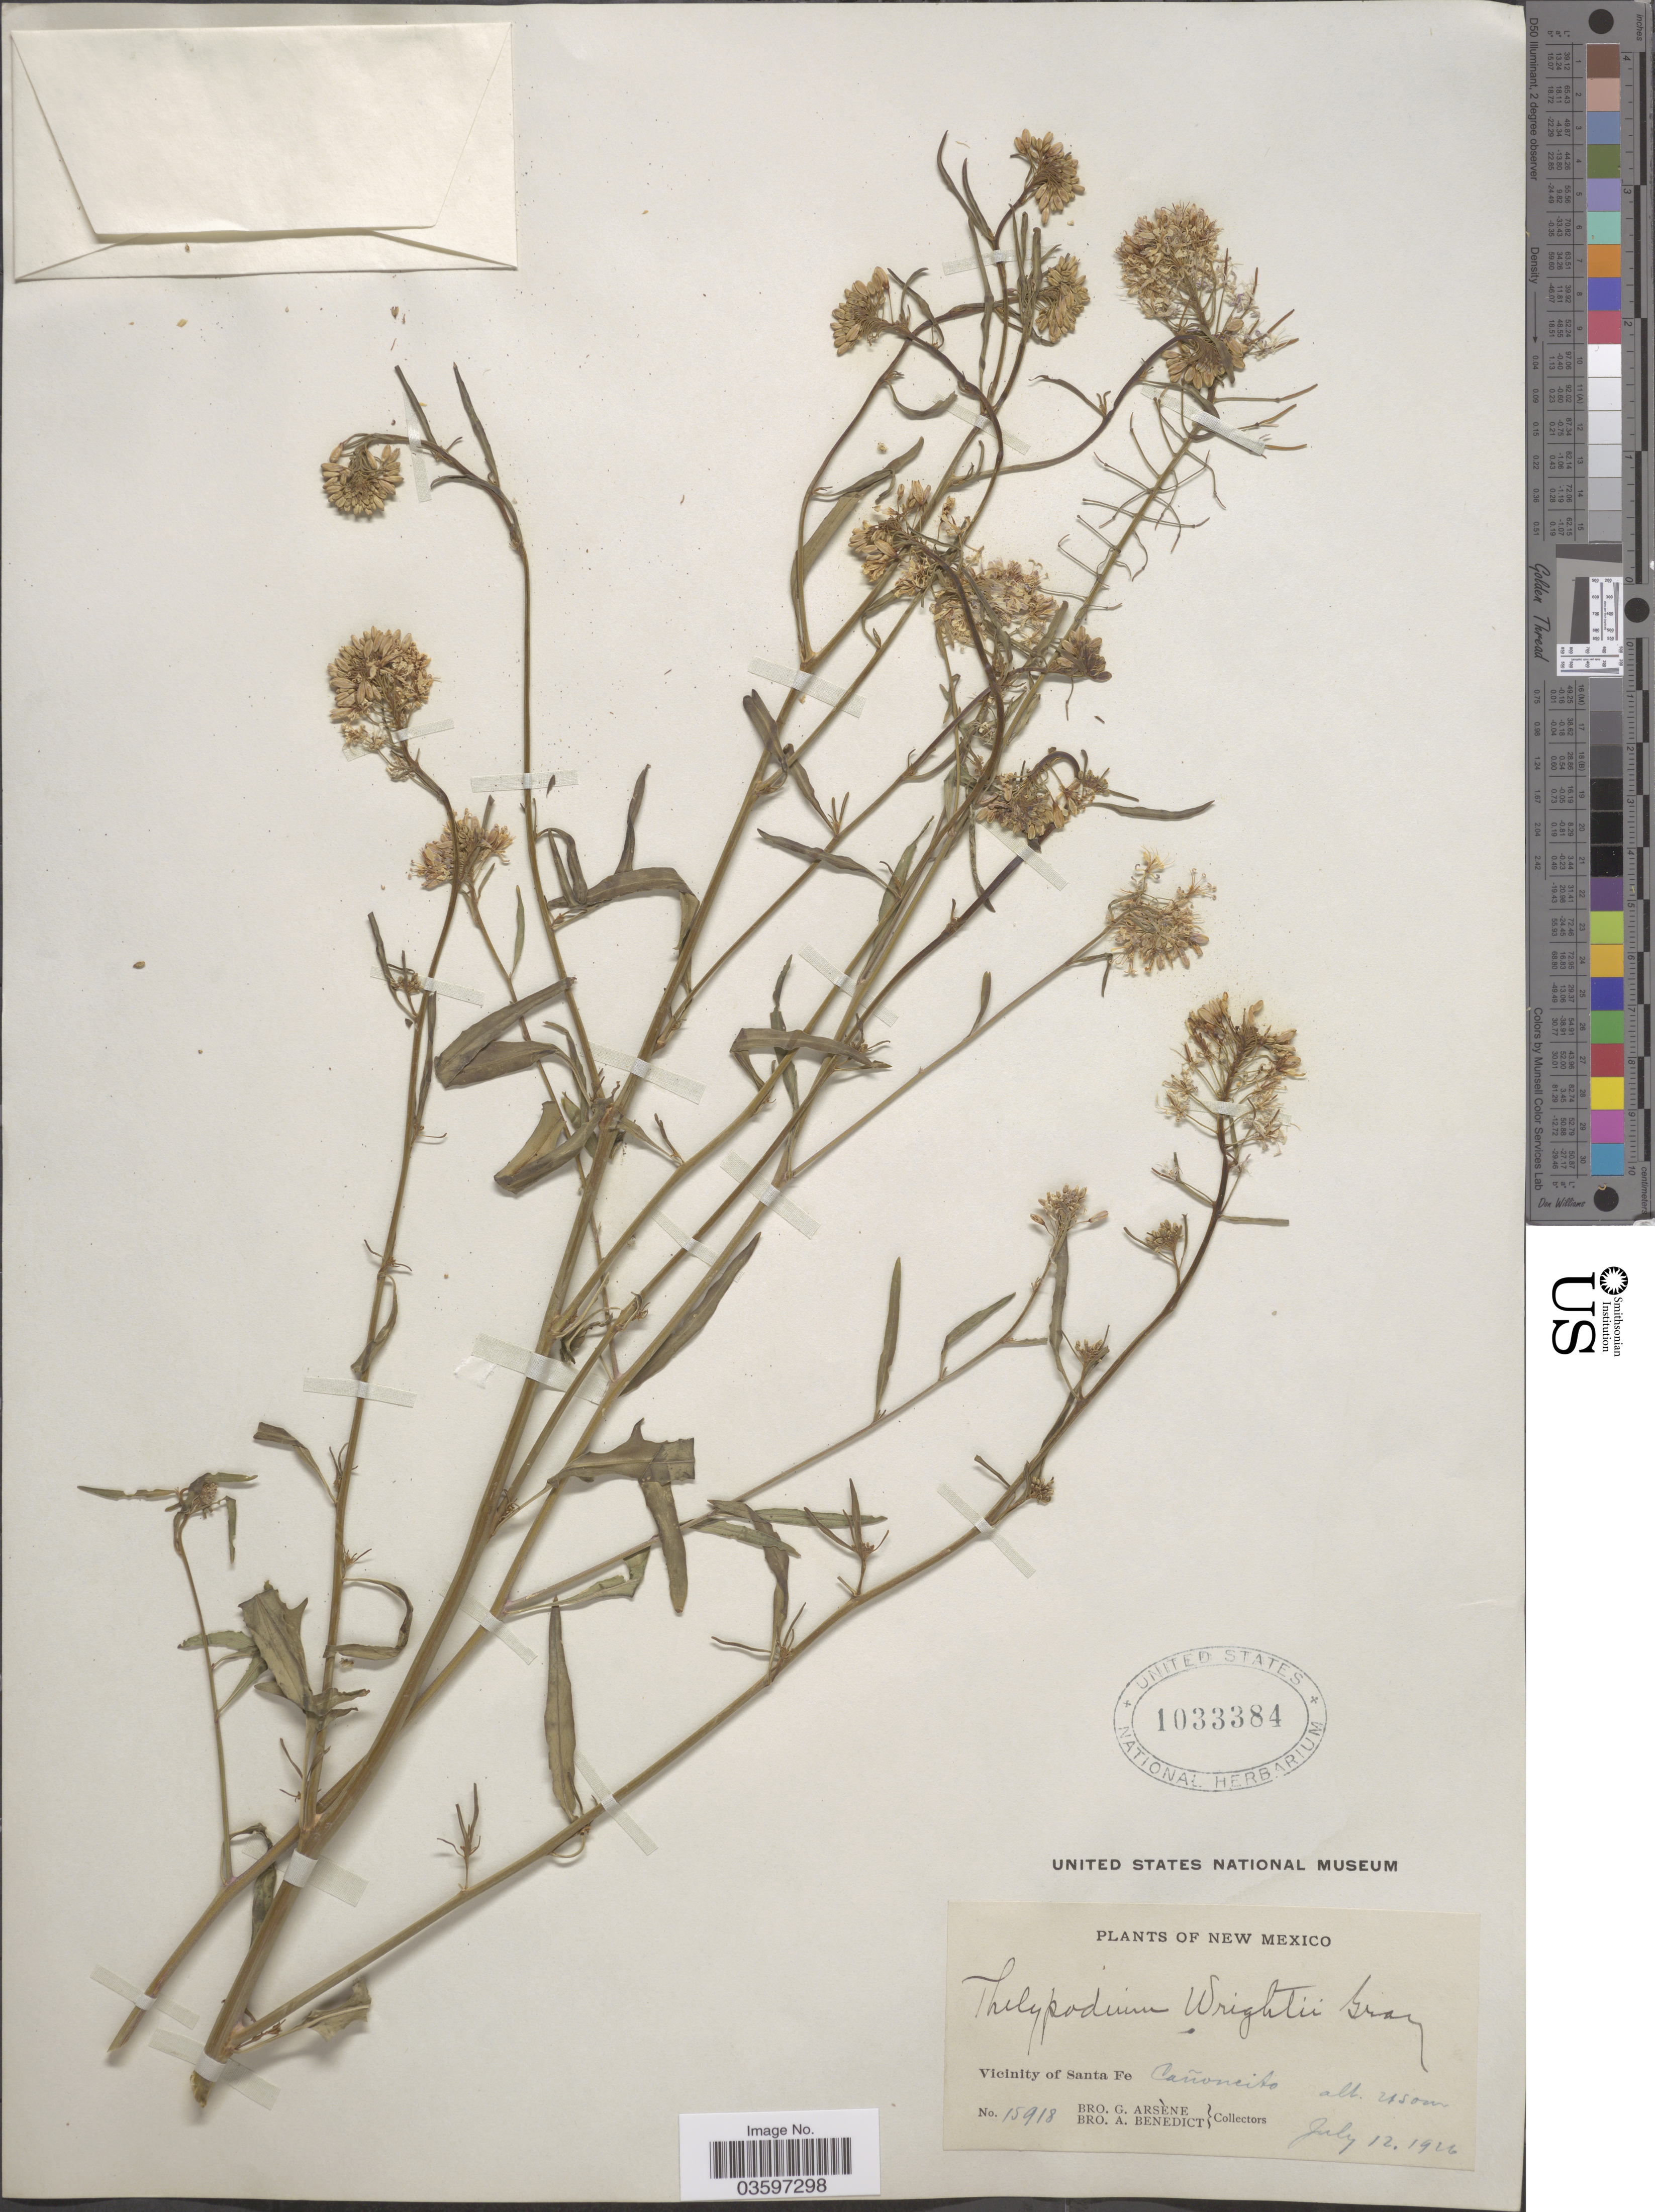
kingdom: Plantae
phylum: Tracheophyta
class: Magnoliopsida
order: Brassicales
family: Brassicaceae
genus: Stanleyella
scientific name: Stanleyella wrightii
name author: Rydb.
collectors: Bro. G. Arsène & Bro. A. Benedict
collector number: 15918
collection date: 1926-07-12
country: United States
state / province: New Mexico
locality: Vicinity of Santa Fe Cañoncito.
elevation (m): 2150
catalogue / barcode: US 1033384